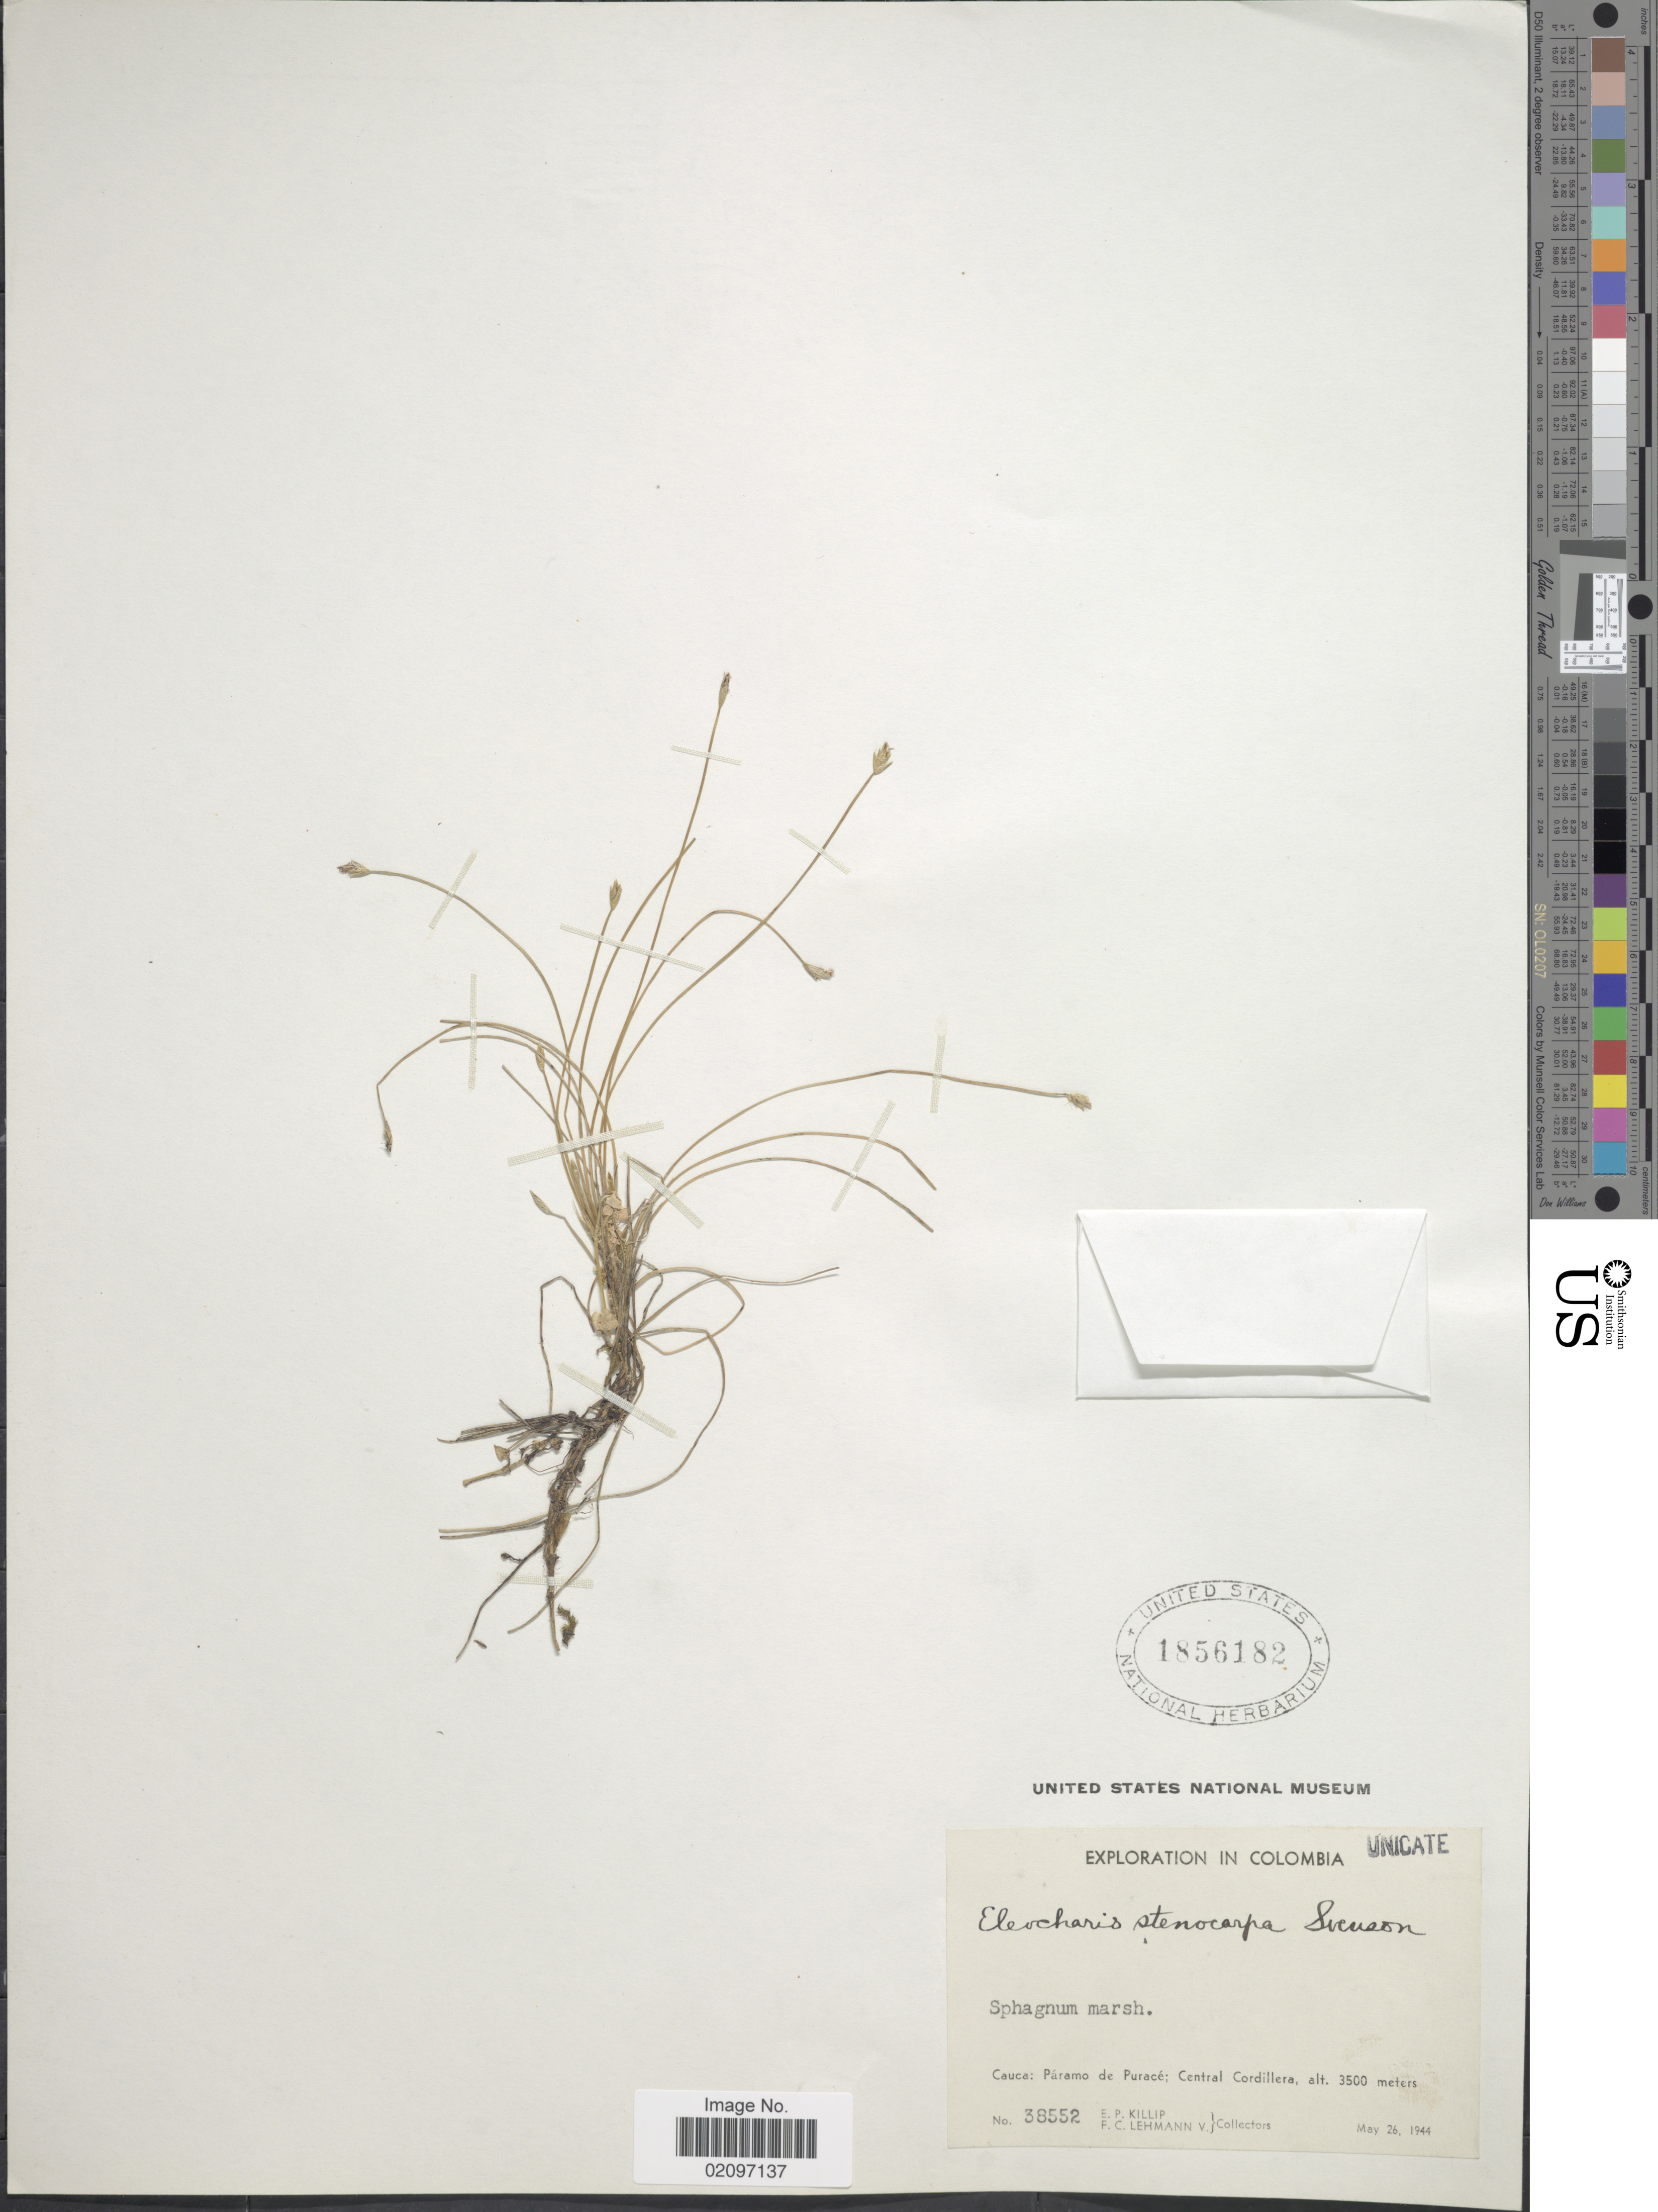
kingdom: Plantae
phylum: Tracheophyta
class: Liliopsida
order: Poales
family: Cyperaceae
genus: Eleocharis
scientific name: Eleocharis stenocarpa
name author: Svenson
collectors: E. P. Killip & F. Lehmann v.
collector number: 38552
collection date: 1944-05-26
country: Colombia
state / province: Cauca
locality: Cauca: Paramo and Purace: Central Cordillera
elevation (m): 3500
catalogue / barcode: US 1856182